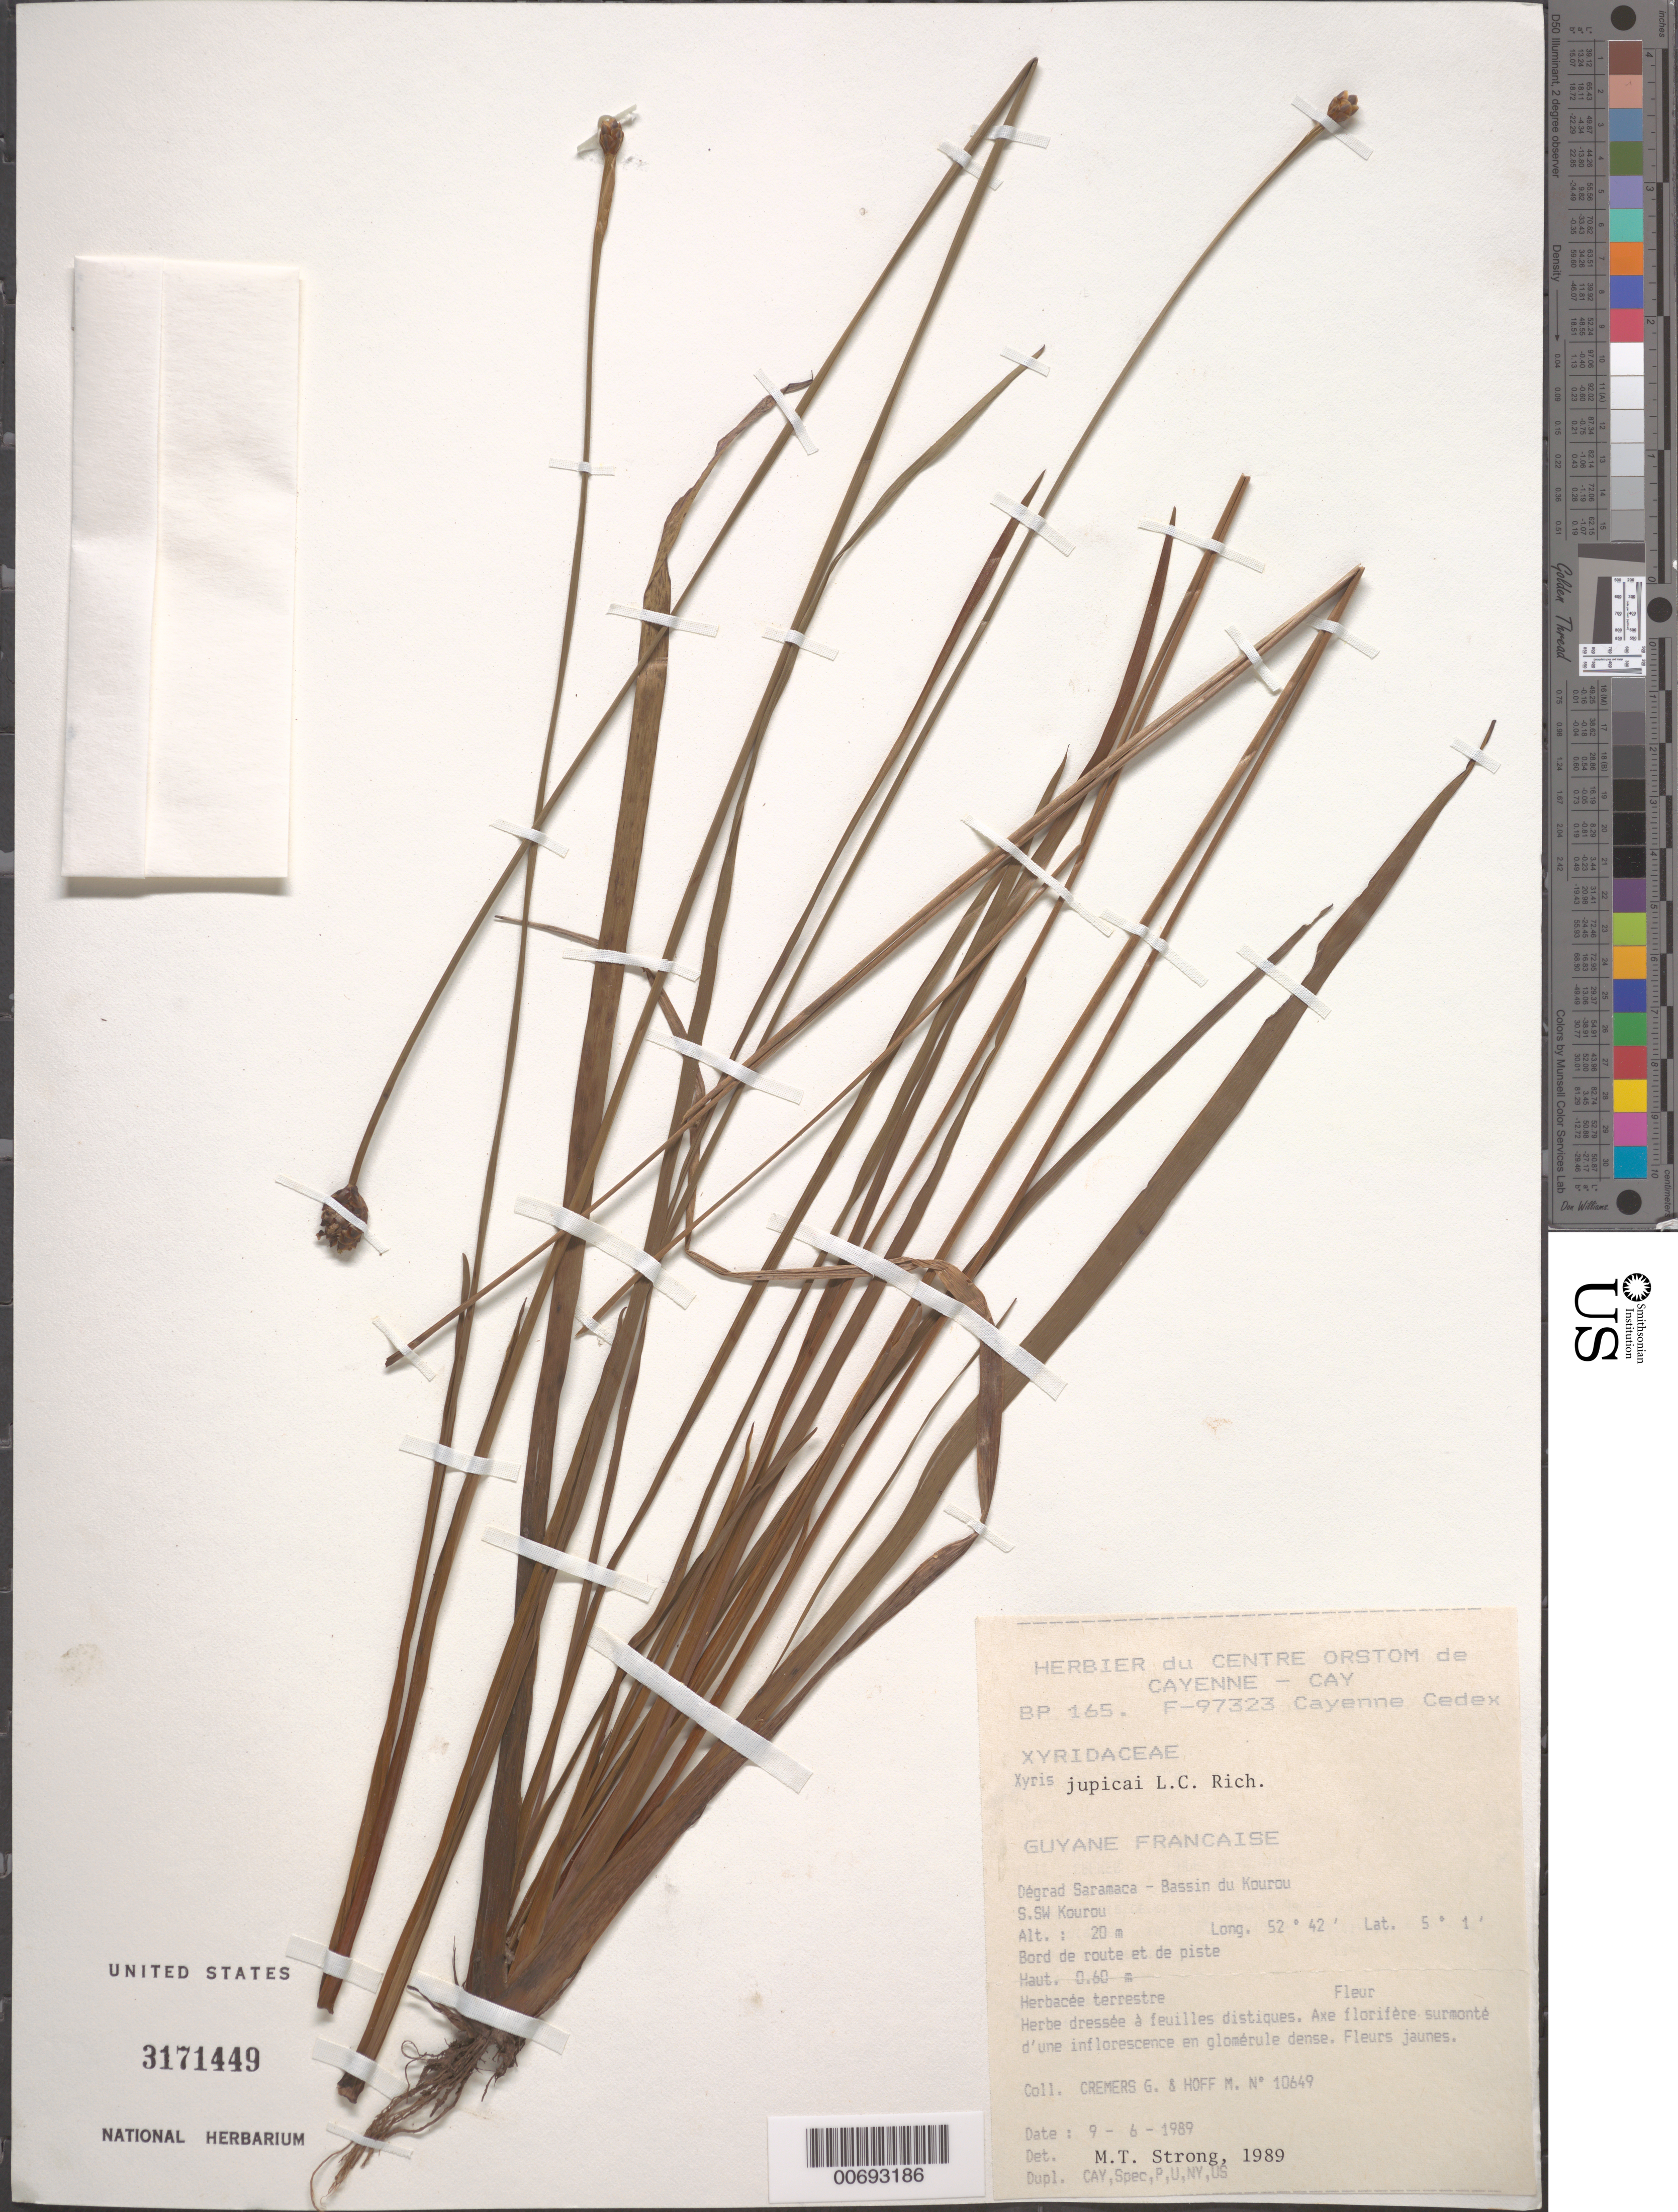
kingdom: Plantae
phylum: Tracheophyta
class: Liliopsida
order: Poales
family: Xyridaceae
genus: Xyris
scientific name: Xyris jupicai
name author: Rich.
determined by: Strong, M. T., (US), Smithsonian Institution - National Museum of Natural History (UNITED STATES)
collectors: G. Cremers & M. Hoff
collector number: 10649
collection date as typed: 9-Jun-89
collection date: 1989-06-09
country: French Guiana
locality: Dégrad Saramaca, Bassin du Kourou, SSW Kourou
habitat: Along road and trail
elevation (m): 20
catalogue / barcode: US 3171449